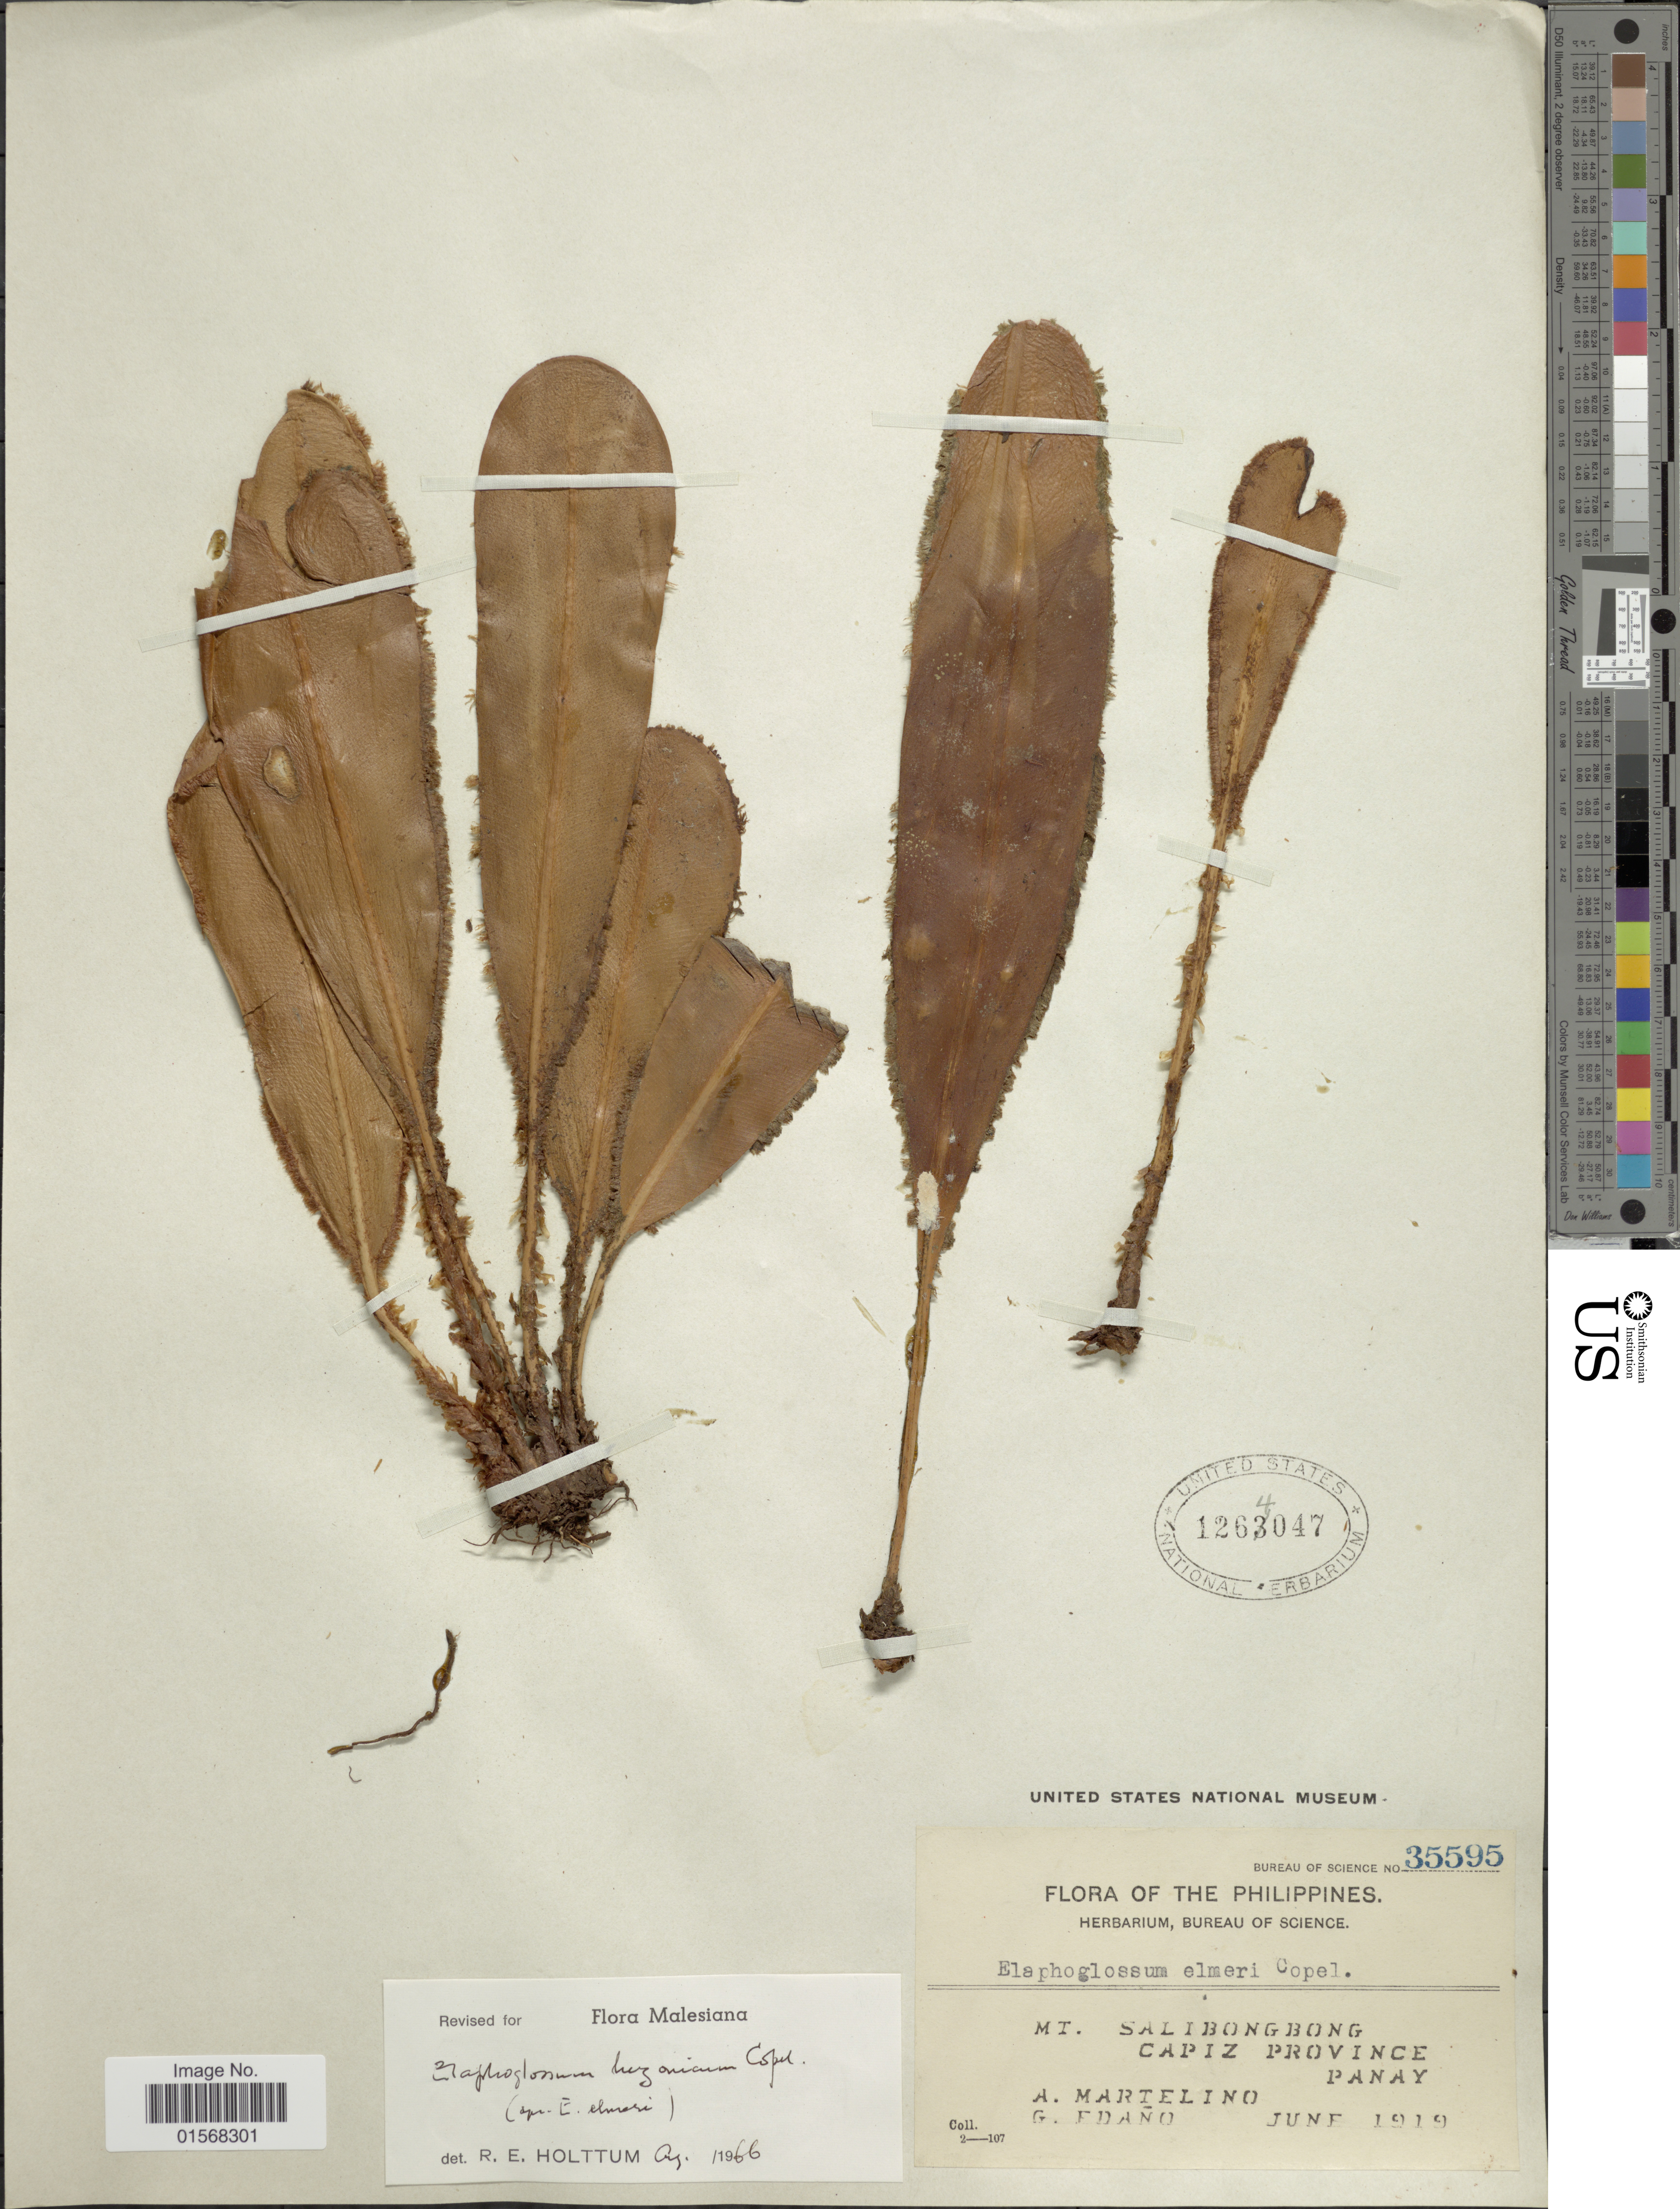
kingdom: Plantae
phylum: Tracheophyta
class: Polypodiopsida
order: Polypodiales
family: Dryopteridaceae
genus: Elaphoglossum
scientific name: Elaphoglossum luzonicum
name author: Copel. in Elmer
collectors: A. Martelino & G. Edaño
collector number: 35595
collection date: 1919-06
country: Philippines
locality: Mt. Salibongbong, Capiz Province Panay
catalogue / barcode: US 1234047